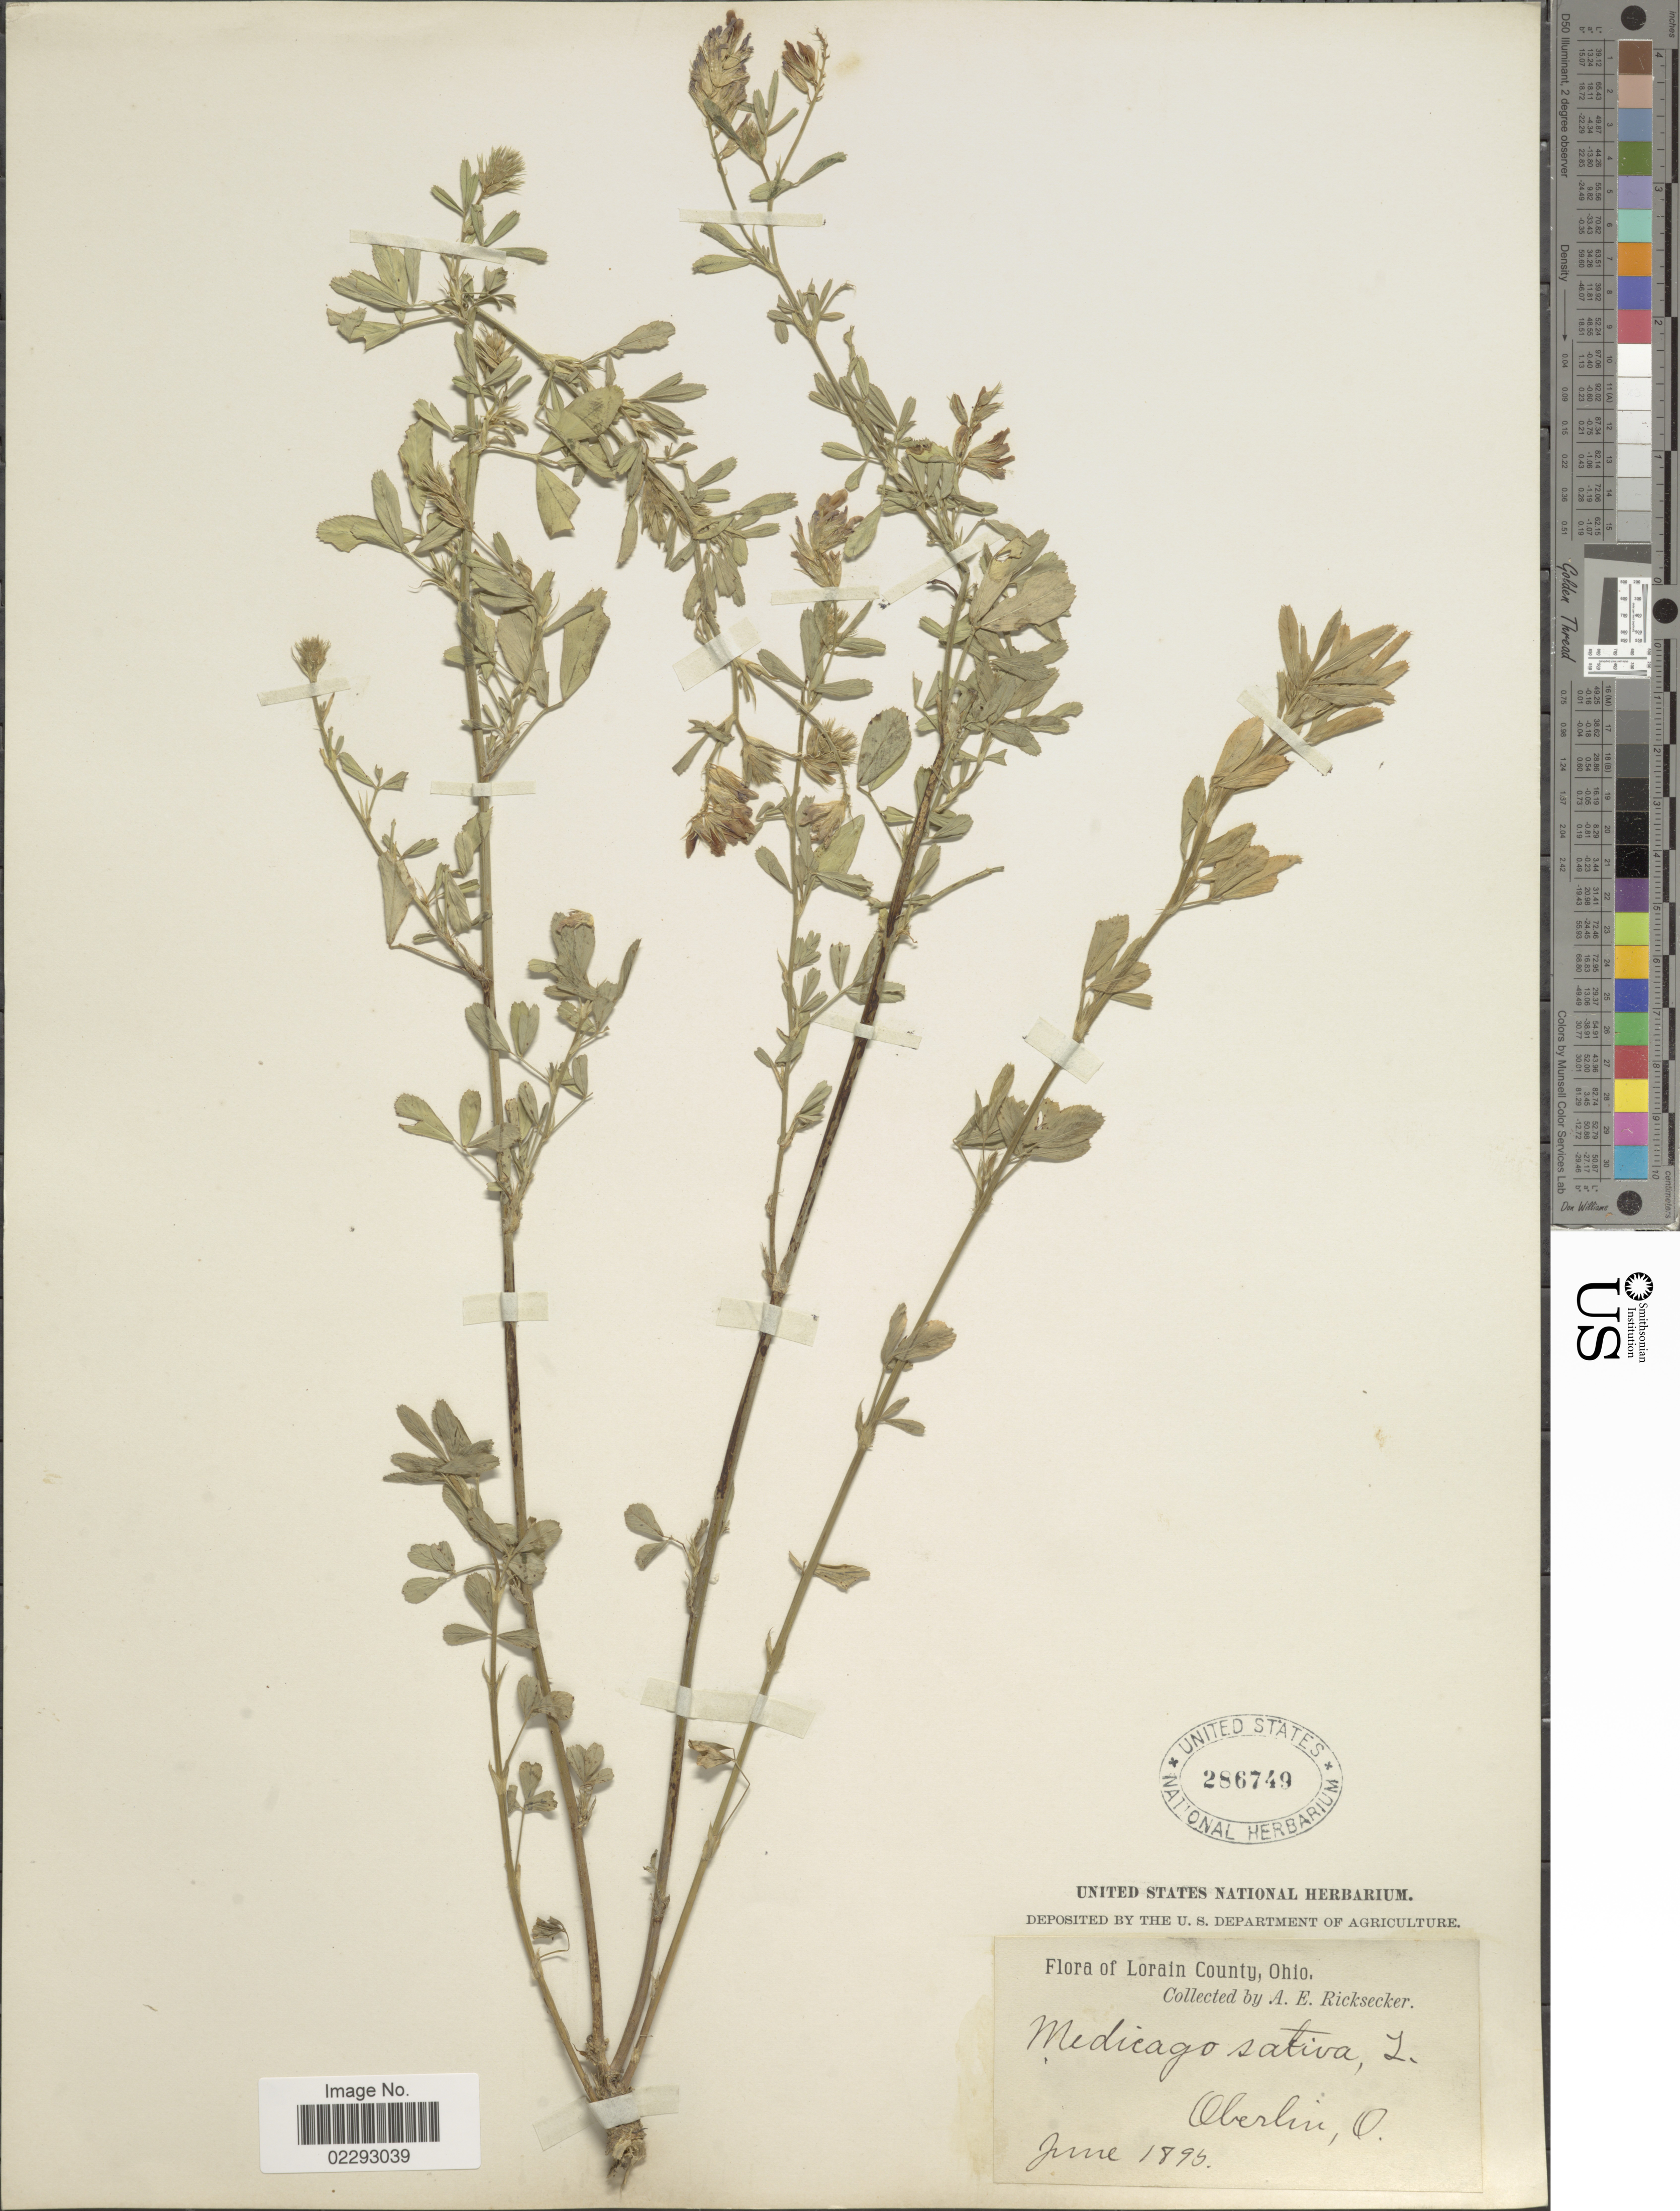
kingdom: Plantae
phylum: Tracheophyta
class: Magnoliopsida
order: Fabales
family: Fabaceae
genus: Medicago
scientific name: Medicago sativa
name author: L.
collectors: A. E. Ricksecker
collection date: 1893-06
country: United States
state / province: Ohio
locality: Lorain County, Ohio. Oberlin, O.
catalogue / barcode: US 286749